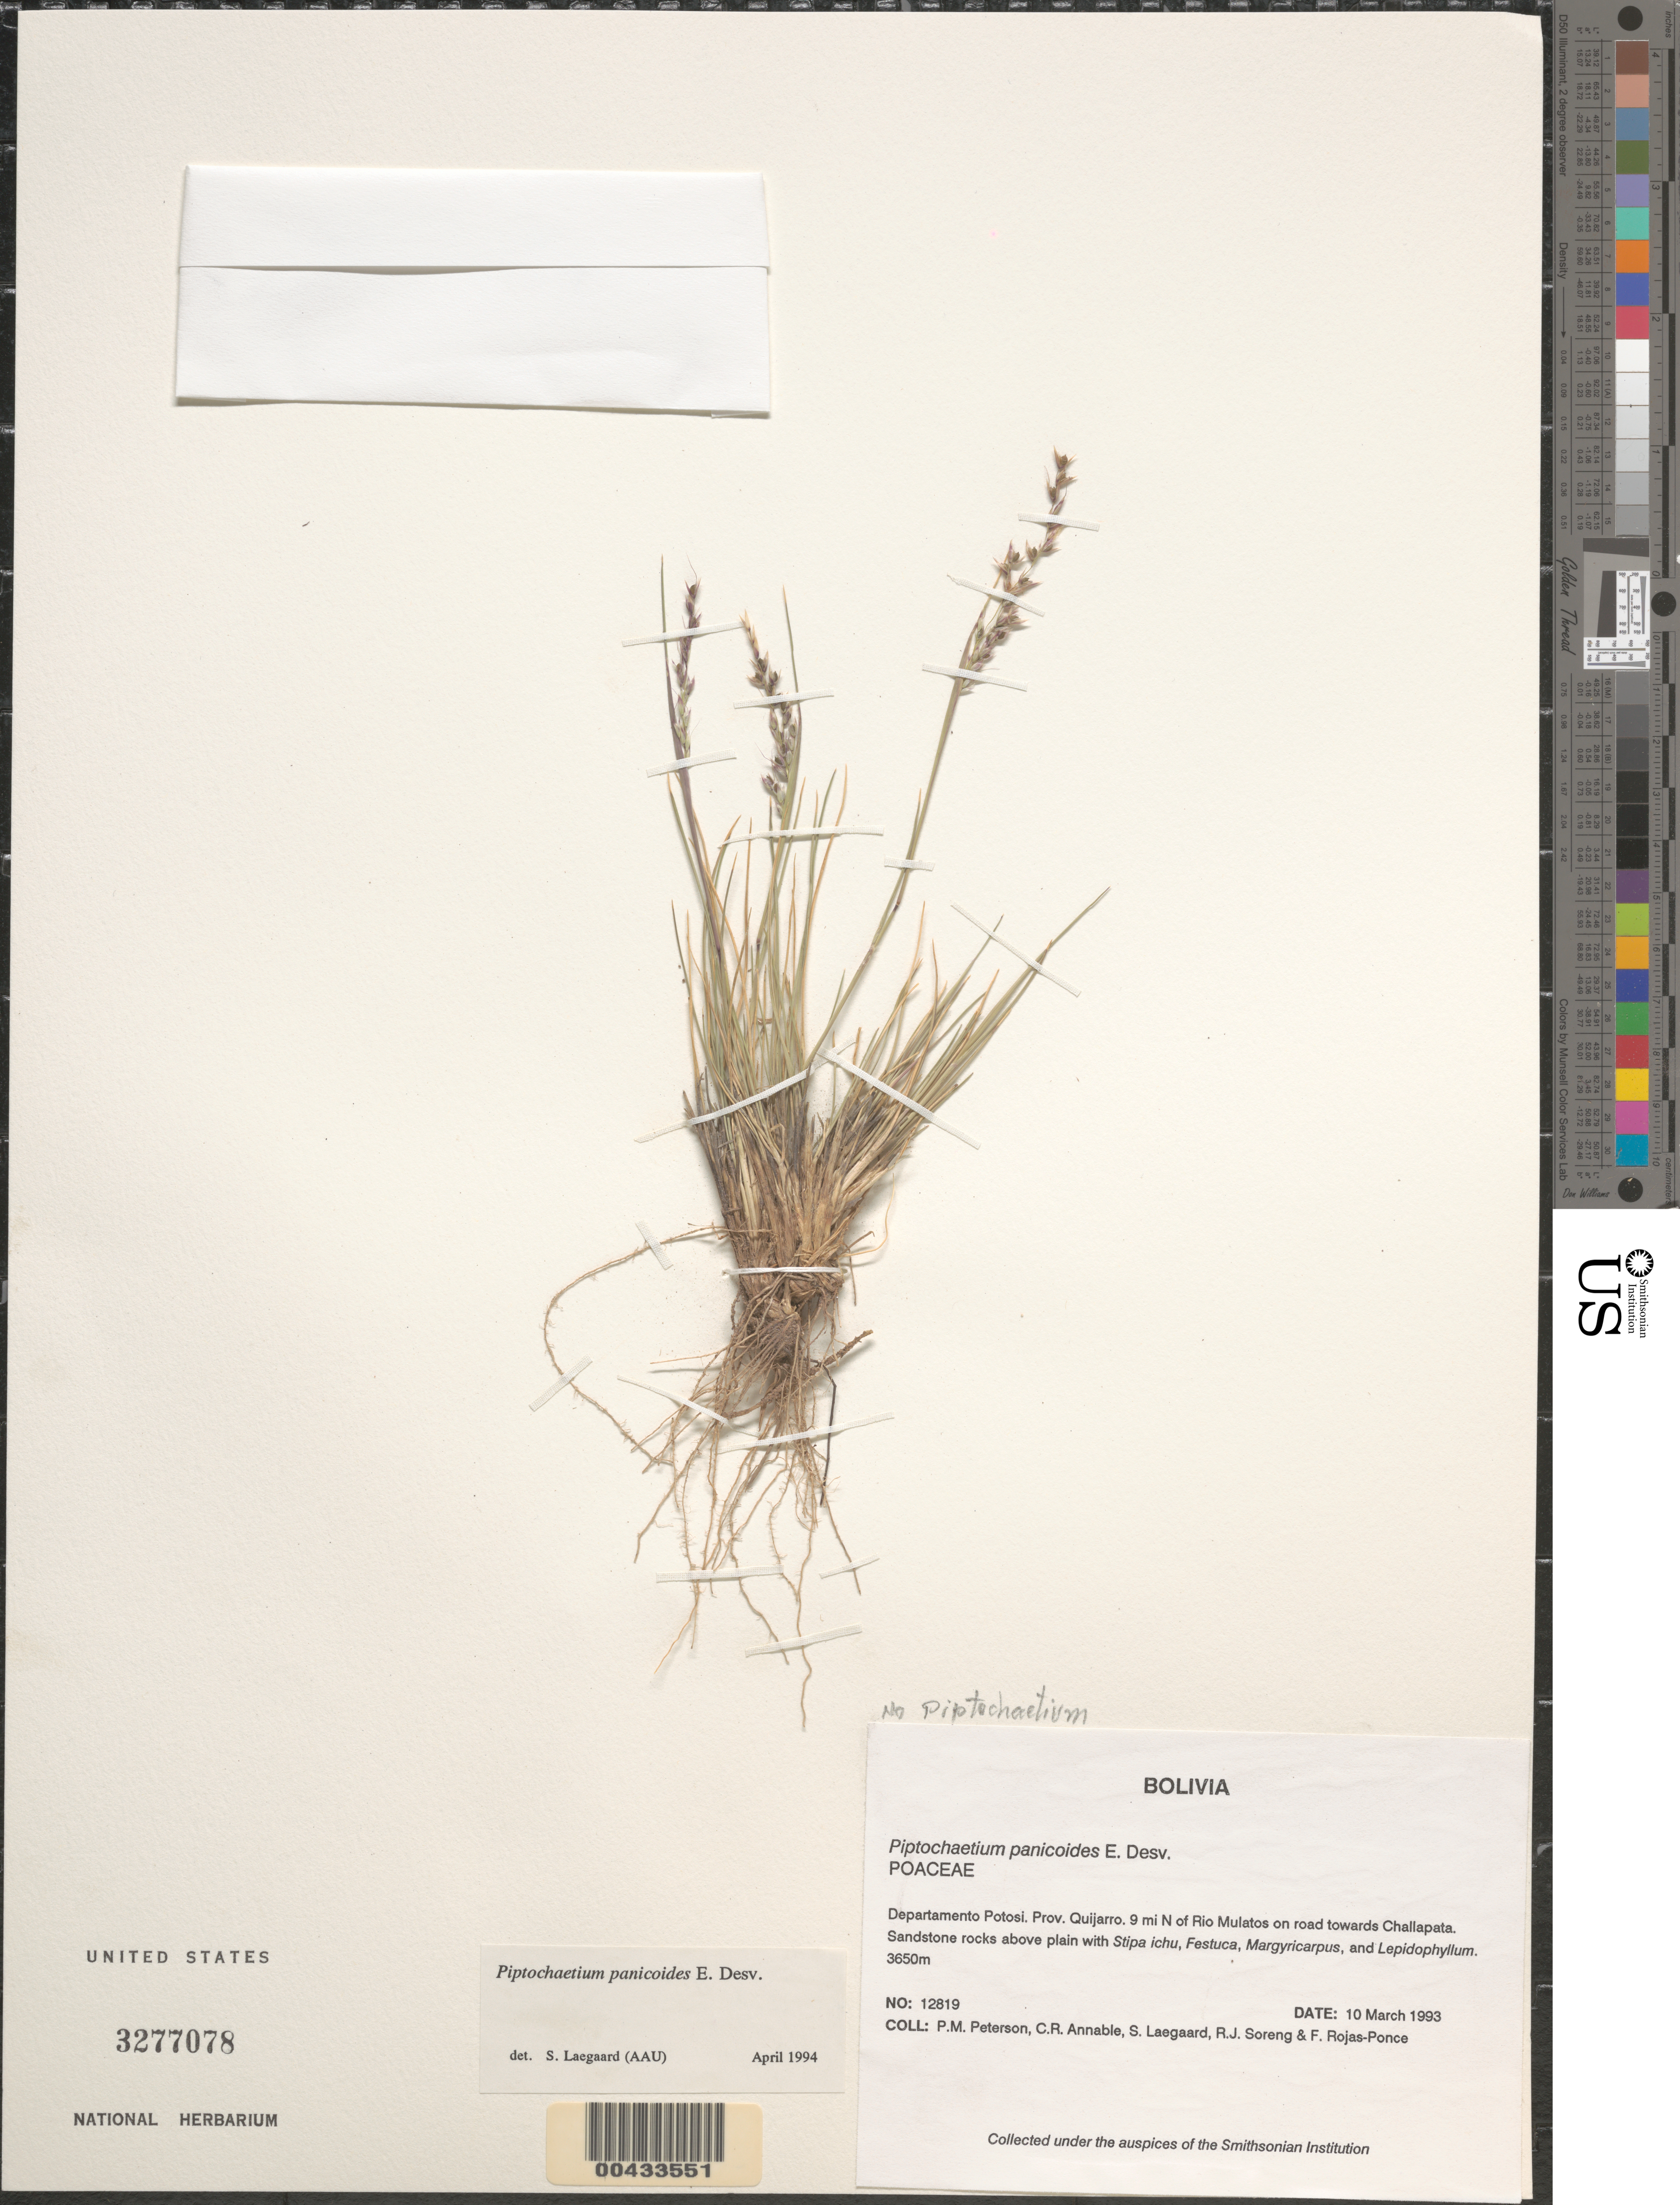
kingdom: Plantae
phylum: Tracheophyta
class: Liliopsida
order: Poales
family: Poaceae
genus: Piptochaetium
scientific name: Piptochaetium panicoides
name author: (Lam.) É. Desv.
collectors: P. M. Peterson, C. R. Annable, S. Lægaard, R. J. Soreng & F. Rojas-Ponce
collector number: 12819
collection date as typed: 10 Mar 1993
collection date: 1993-03-10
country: Bolivia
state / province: Potosí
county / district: Quijarro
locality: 9 mi N of Rio Mulatos on road towards Challapata.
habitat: Sandstone rocks above plain with Stipa ichu, Festuca, Margyricarpus, and Lepidophyllum.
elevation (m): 3650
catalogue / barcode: US 3277078